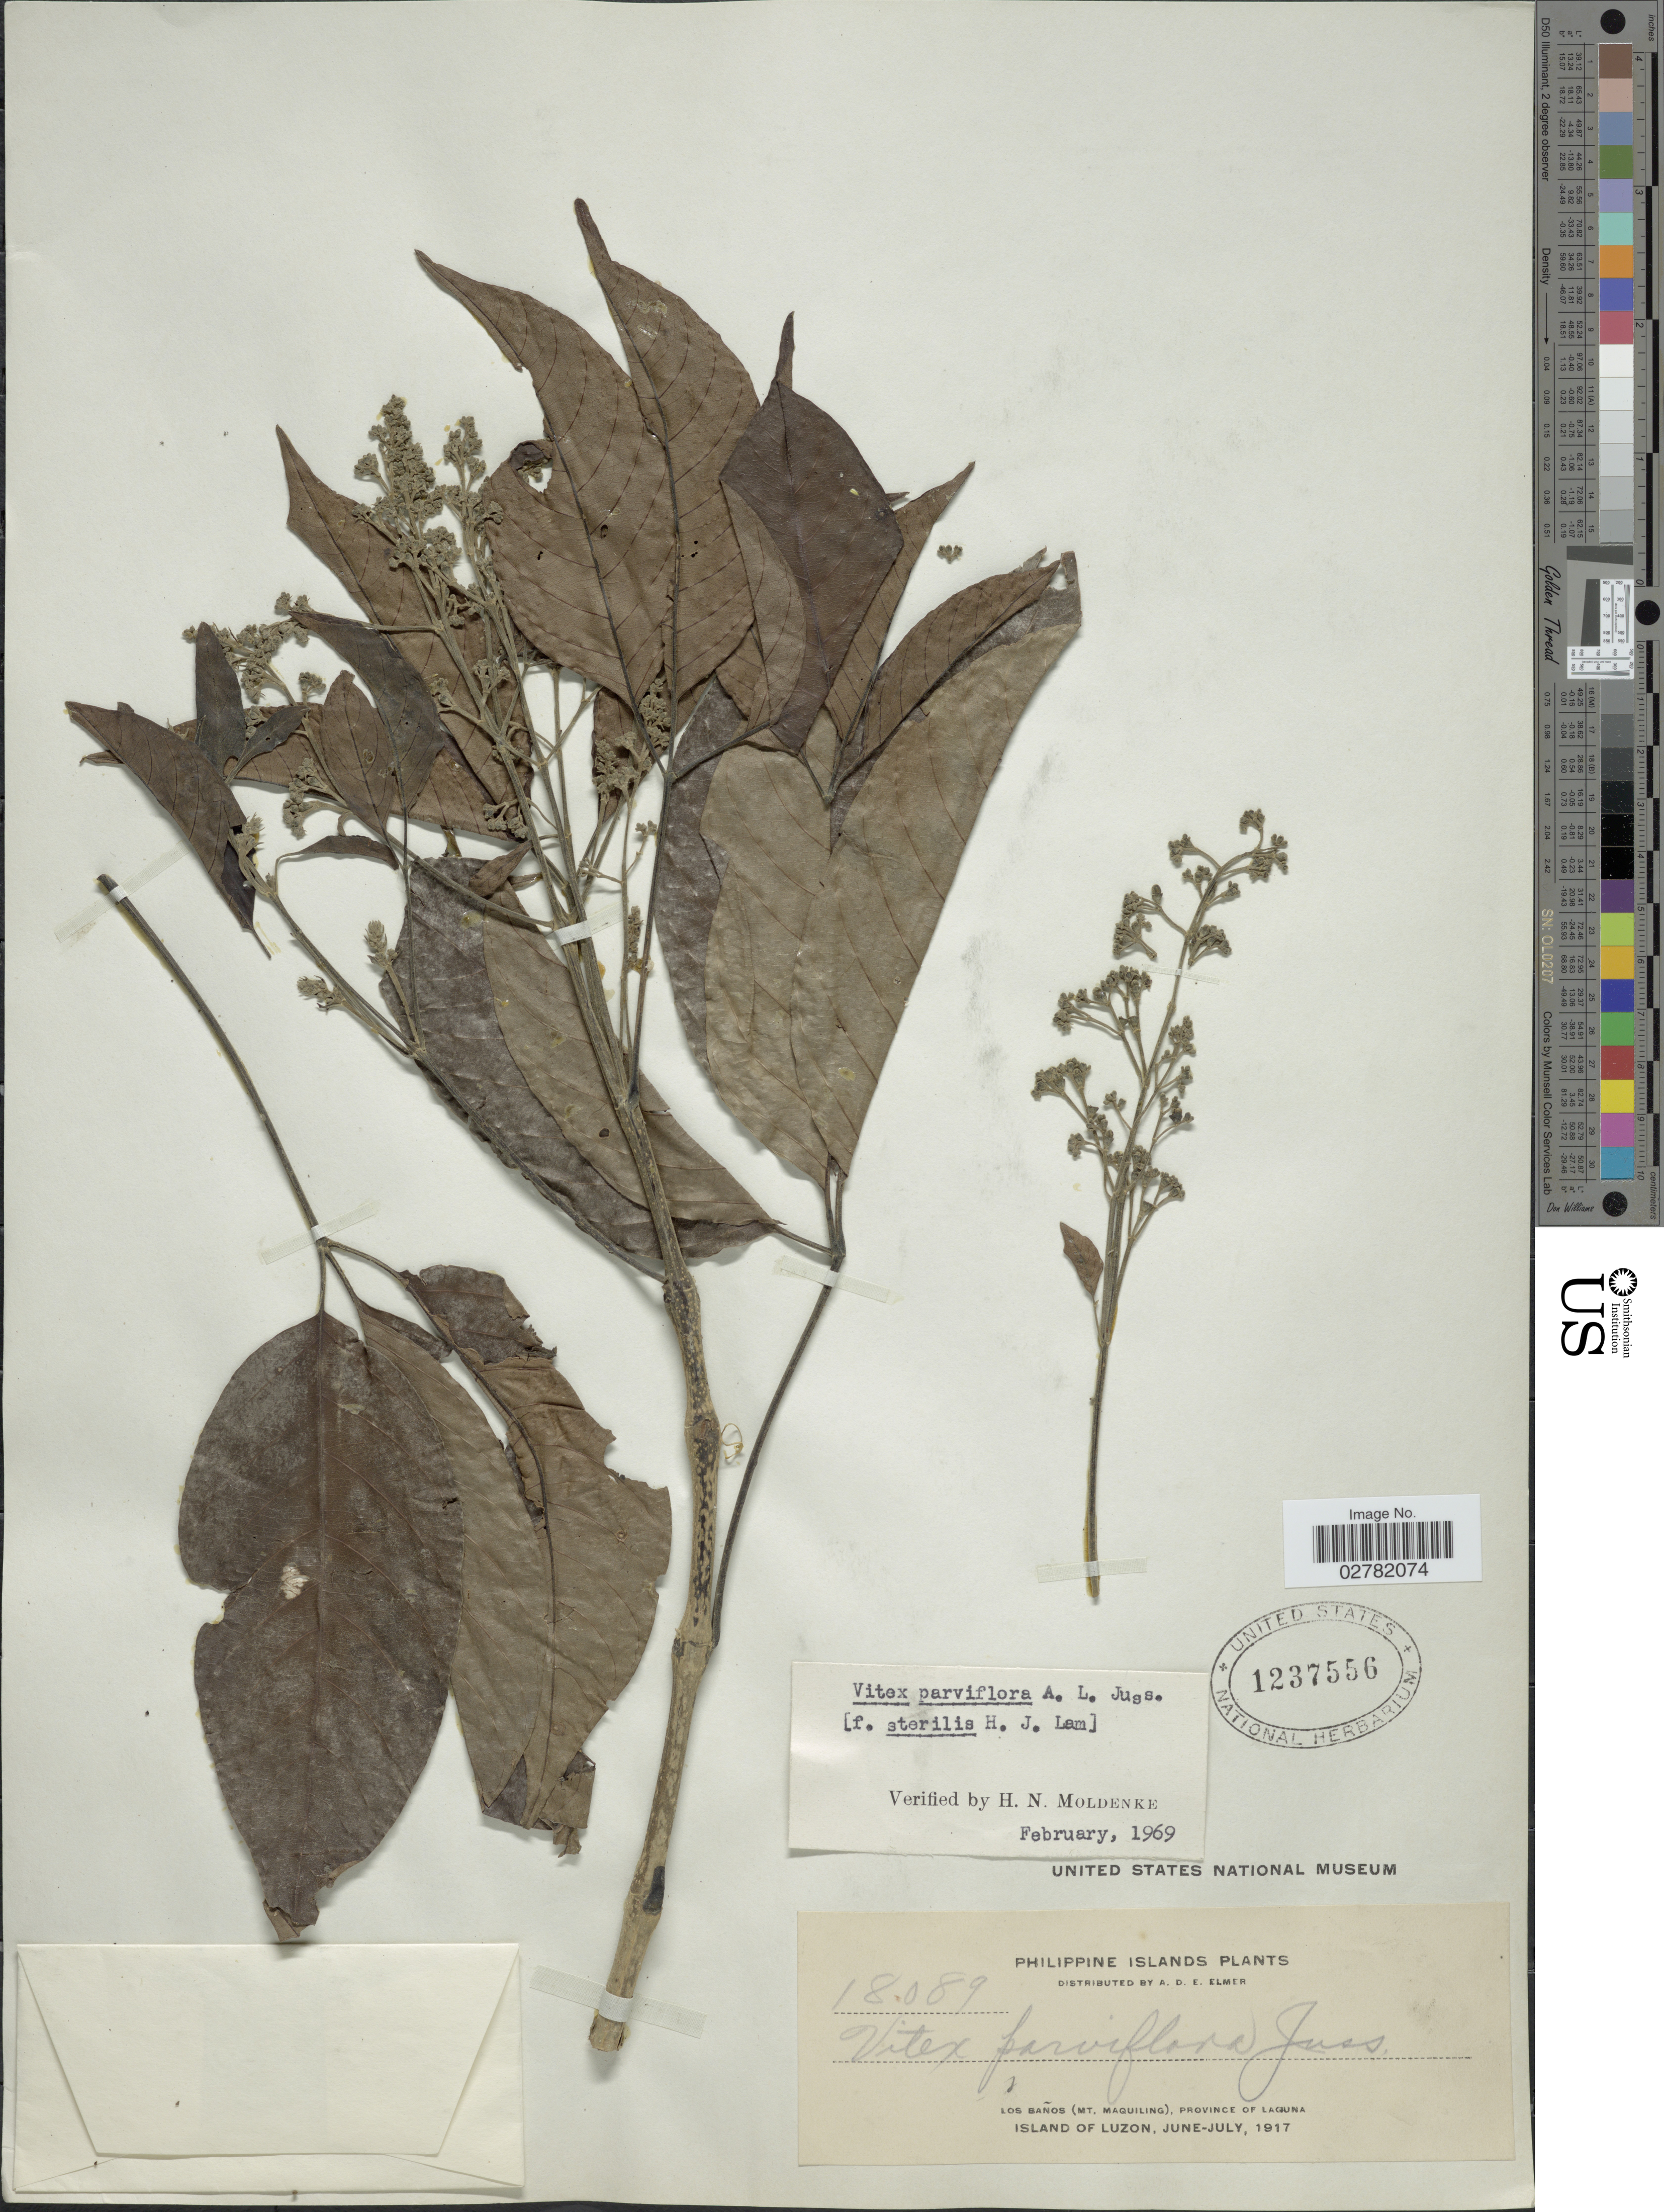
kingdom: Plantae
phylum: Tracheophyta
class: Magnoliopsida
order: Lamiales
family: Lamiaceae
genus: Vitex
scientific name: Vitex parviflora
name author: Juss.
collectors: A. D. E. Elmer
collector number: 18089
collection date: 1917-06/1917-07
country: Philippines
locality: Los Baños (Mt. Maquiling), Province of Laguna. Island of Luzon.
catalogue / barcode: US 1237556